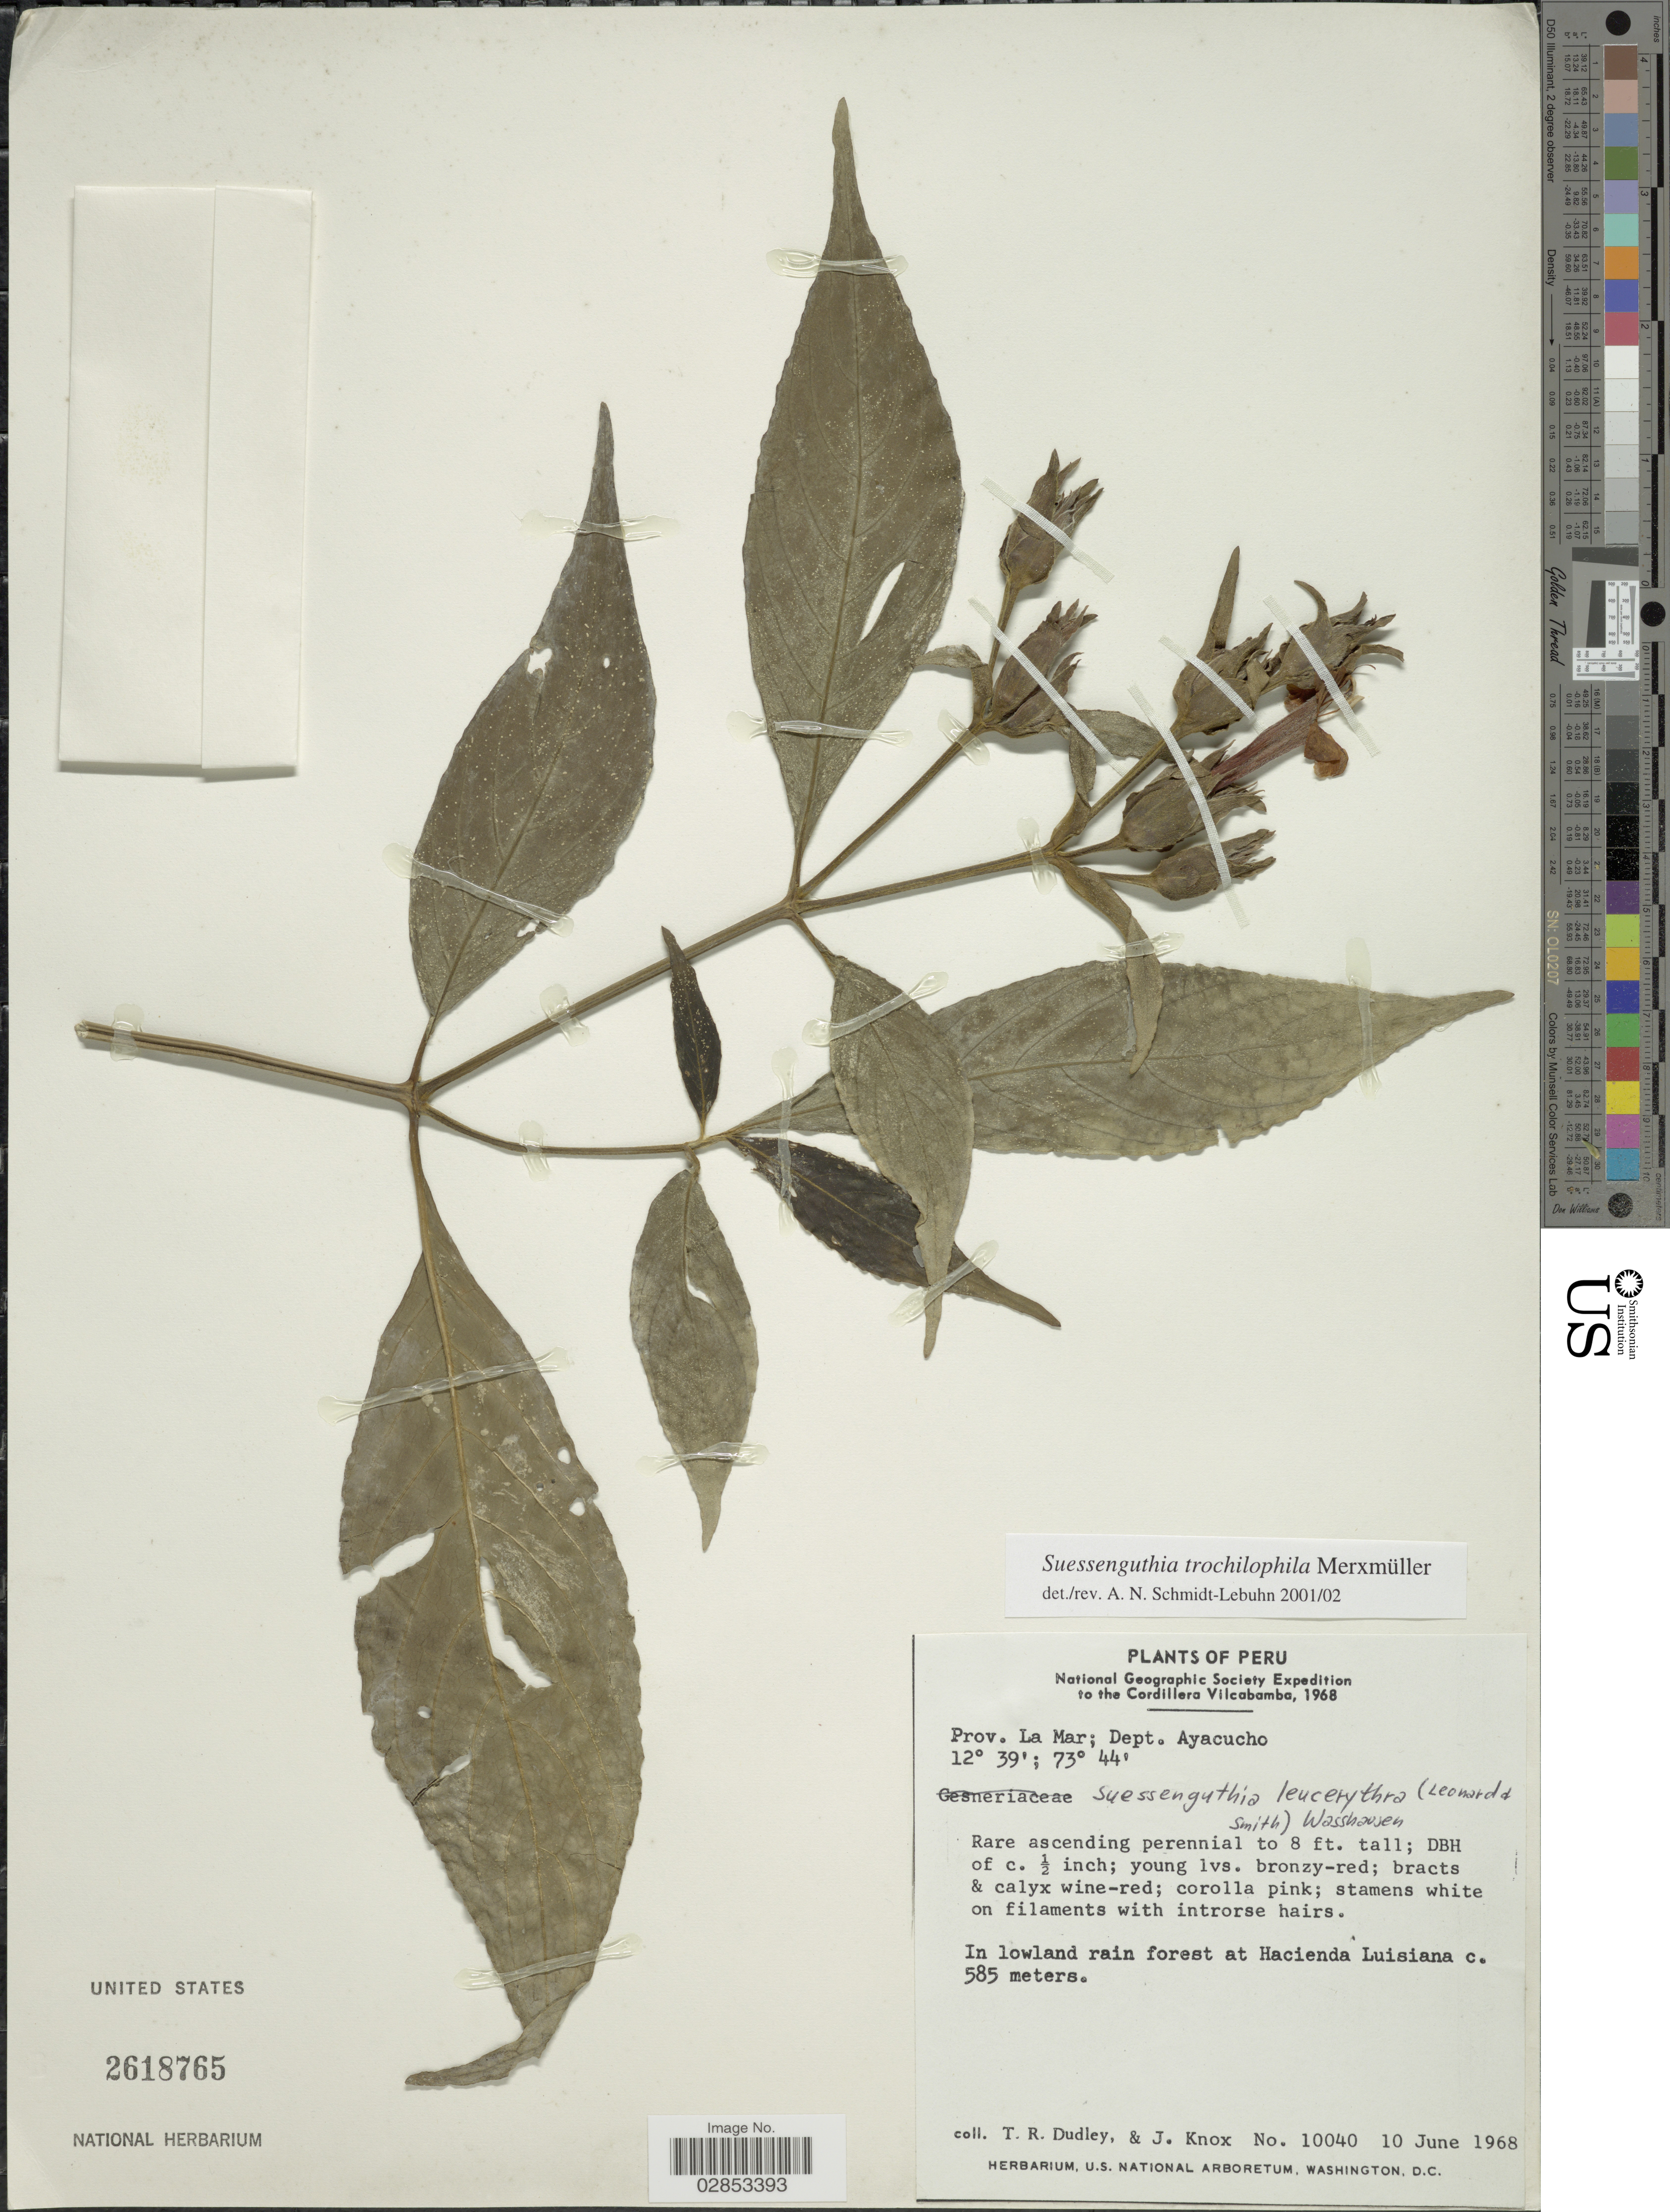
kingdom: Plantae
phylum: Tracheophyta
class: Magnoliopsida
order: Lamiales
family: Acanthaceae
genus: Suessenguthia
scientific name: Suessenguthia trochilophila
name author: Merxm.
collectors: T. R. Dudley & J. S. Knox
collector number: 10040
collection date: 1968-06-10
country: Peru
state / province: Ayacucho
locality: Prov. La Mar; Dept. Ayacucho. In lowland rain forest at Hacienda Luisiana.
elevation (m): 585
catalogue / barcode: US 2618765